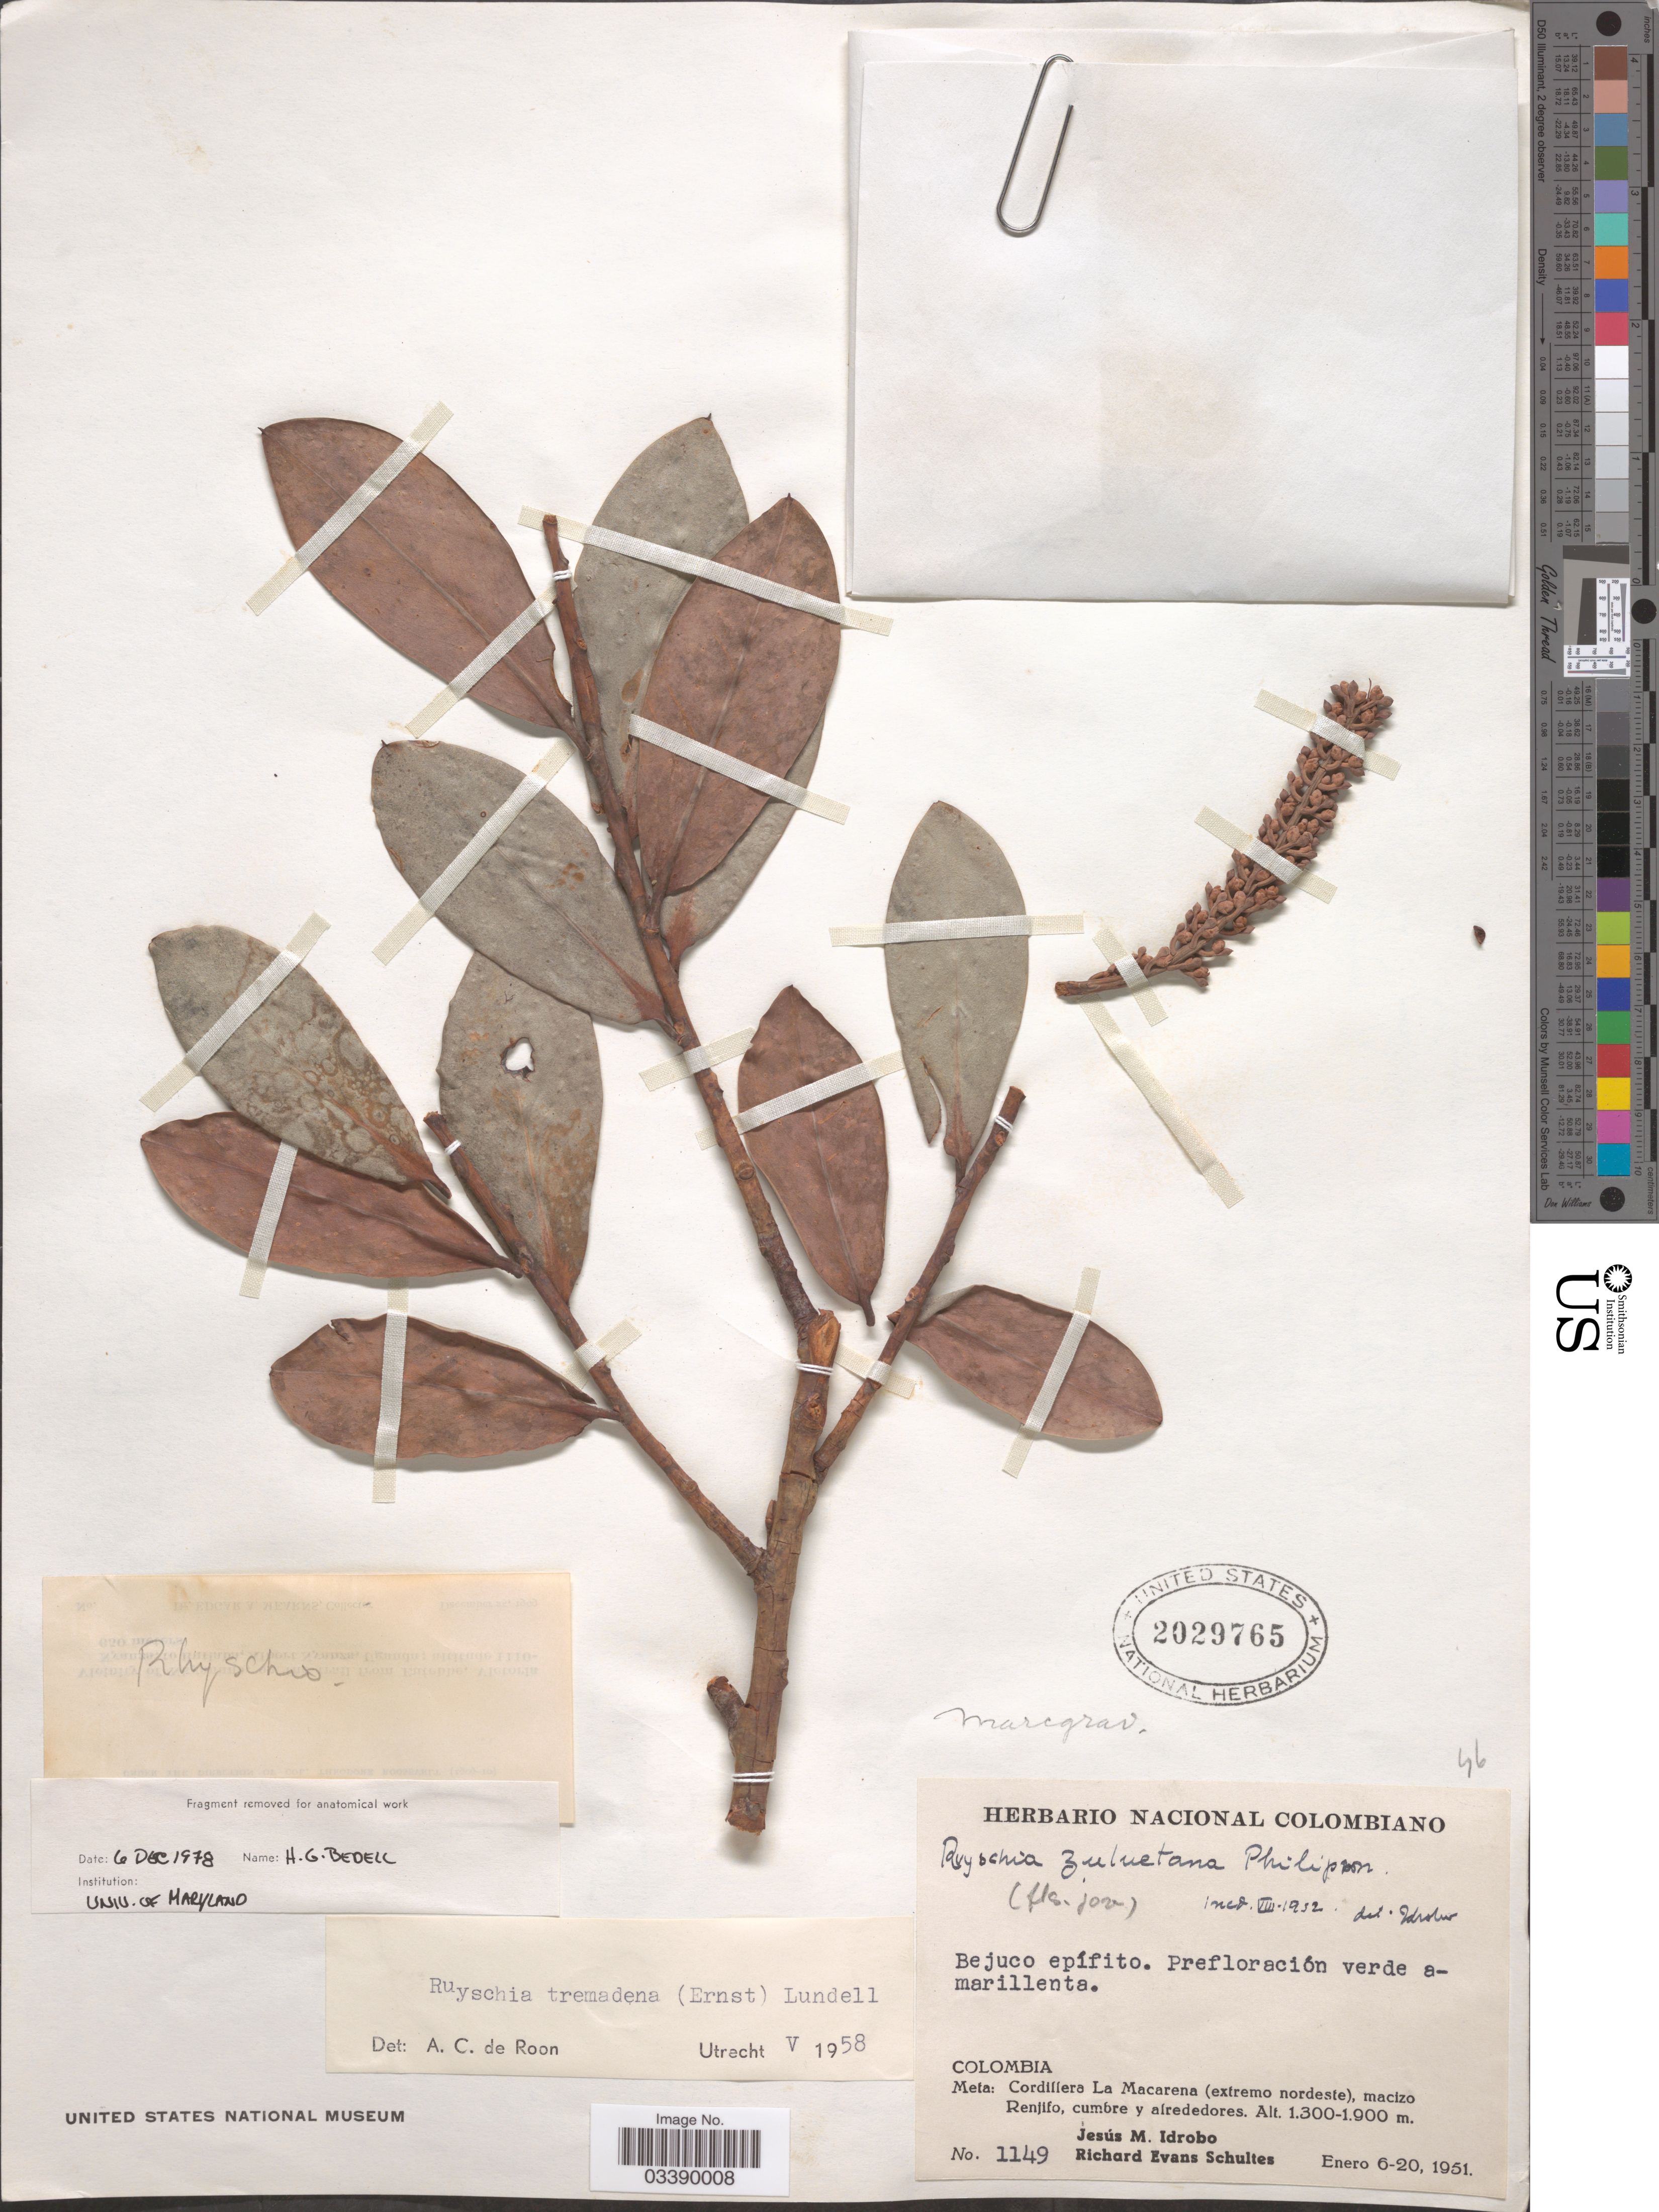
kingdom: Plantae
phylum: Tracheophyta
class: Magnoliopsida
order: Ericales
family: Marcgraviaceae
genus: Ruyschia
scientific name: Ruyschia tremadena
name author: (Ernst) Lundell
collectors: J. M. Idrobo & R. E. Schultes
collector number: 1149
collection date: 1951-01-06/1951-01-20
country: Colombia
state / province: Meta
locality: Cordillera La Macarena (extremo nordeste), macizo Renjifo, cumbre y alrededores.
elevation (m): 1300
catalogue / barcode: US 2029765